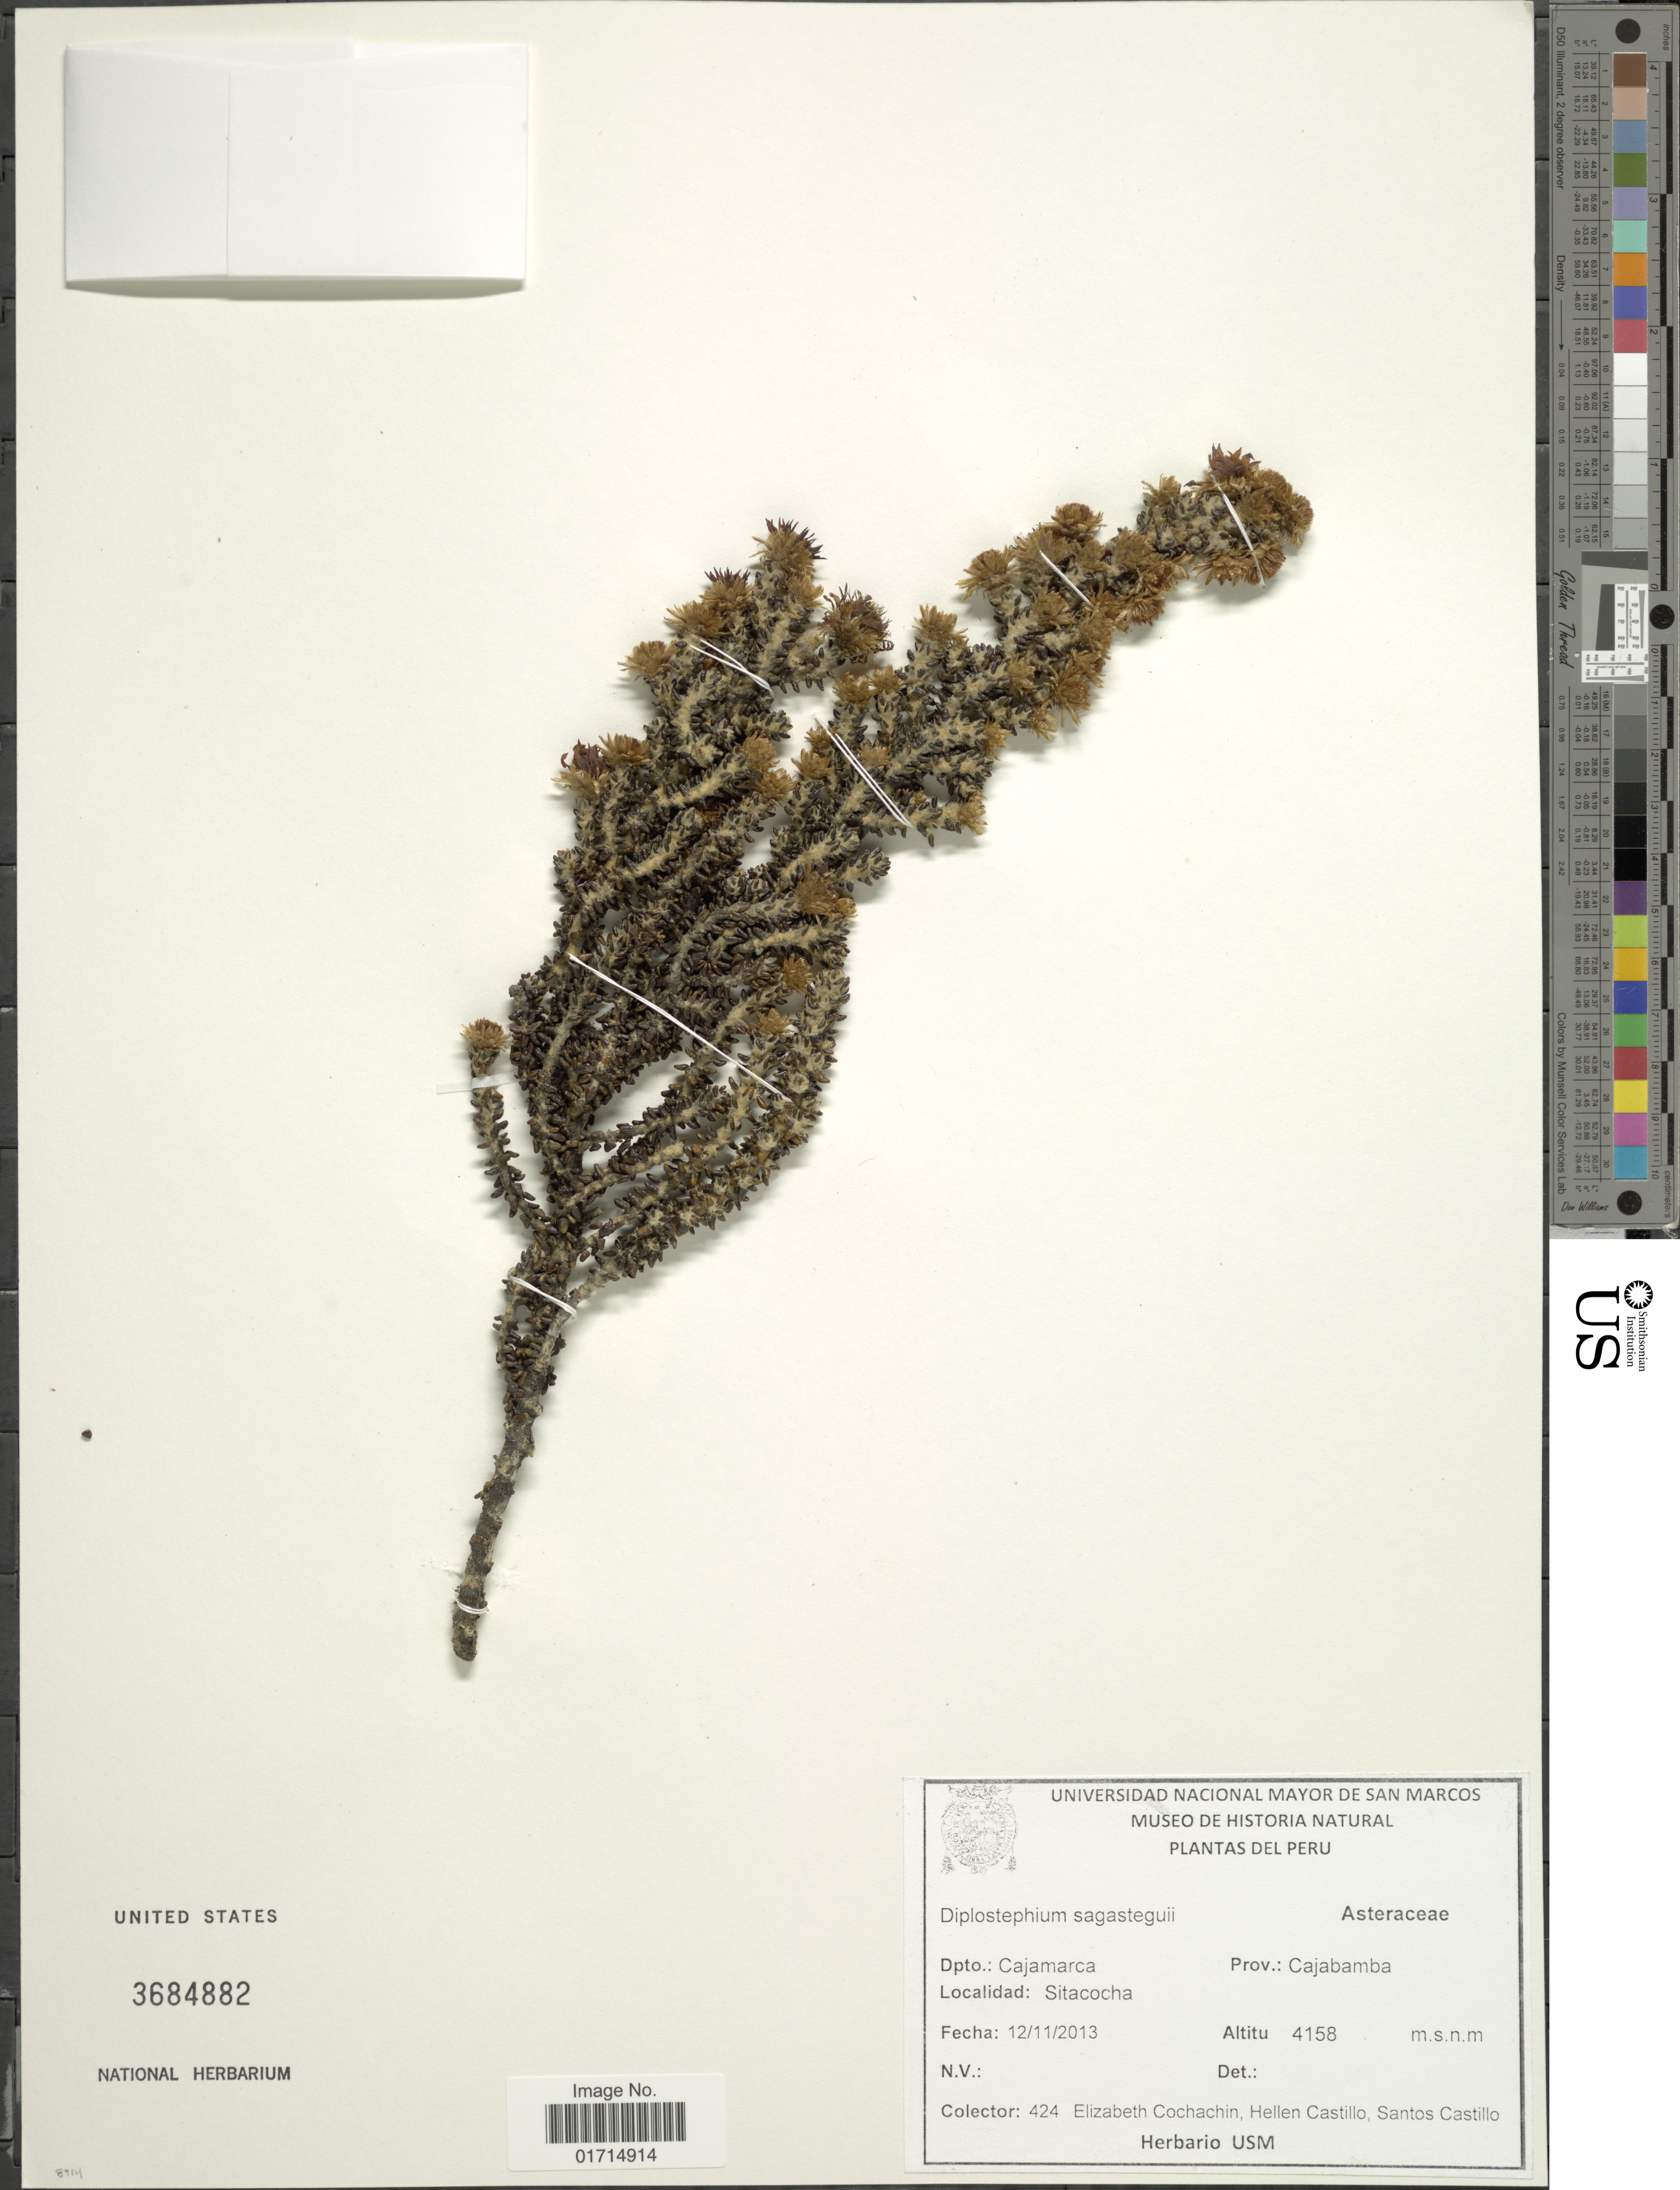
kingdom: Plantae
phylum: Tracheophyta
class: Magnoliopsida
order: Asterales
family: Asteraceae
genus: Diplostephium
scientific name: Diplostephium sagasteguii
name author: Cuatrec.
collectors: E. Cochachin Guerrero, H. Castillo & S. Castillo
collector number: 424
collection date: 2013-11-12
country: Peru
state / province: Cajamarca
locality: Peru. Dpto.: Cajamarca. Prov.: Cajabamba. Sitacocha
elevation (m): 4158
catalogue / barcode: US 3684882